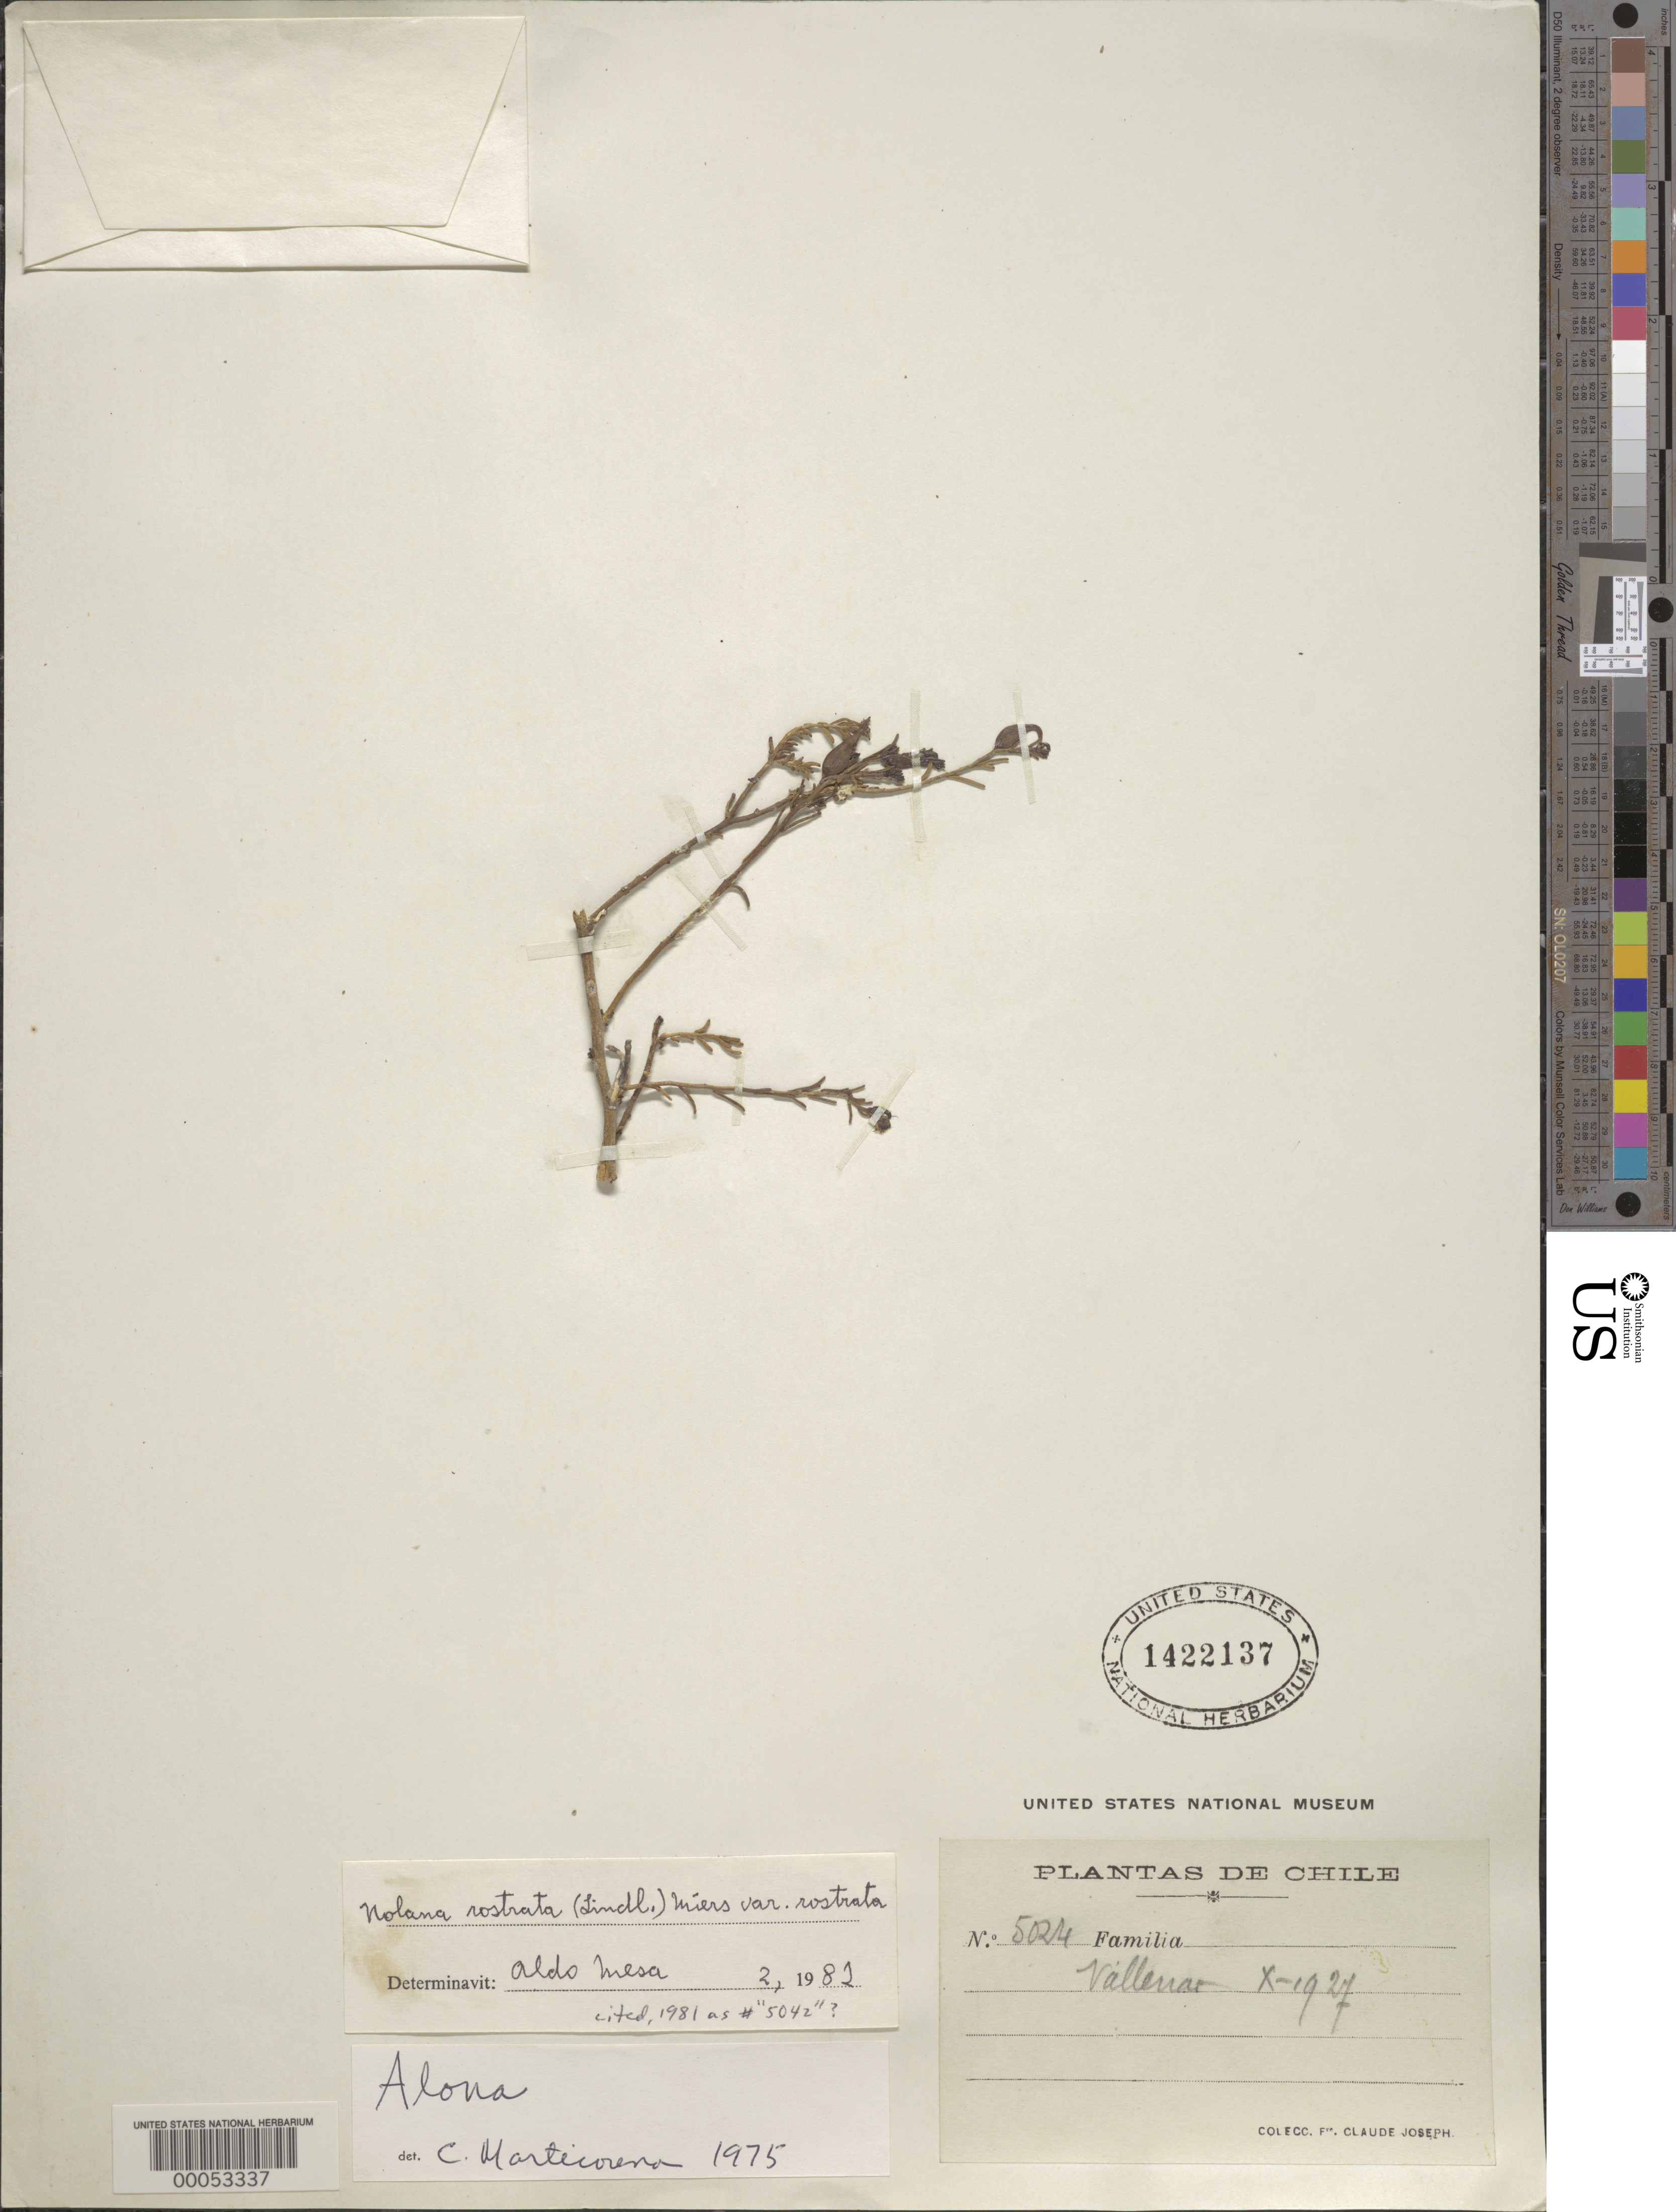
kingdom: Plantae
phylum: Tracheophyta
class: Magnoliopsida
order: Solanales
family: Solanaceae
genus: Nolana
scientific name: Nolana rostrata var. rostrata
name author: (Lindl.) Miers ex Dunal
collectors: Bro. Claude-Joseph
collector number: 5024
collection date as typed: Oct 1927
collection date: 1927-10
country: Chile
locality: Vallenar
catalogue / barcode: US 1422137